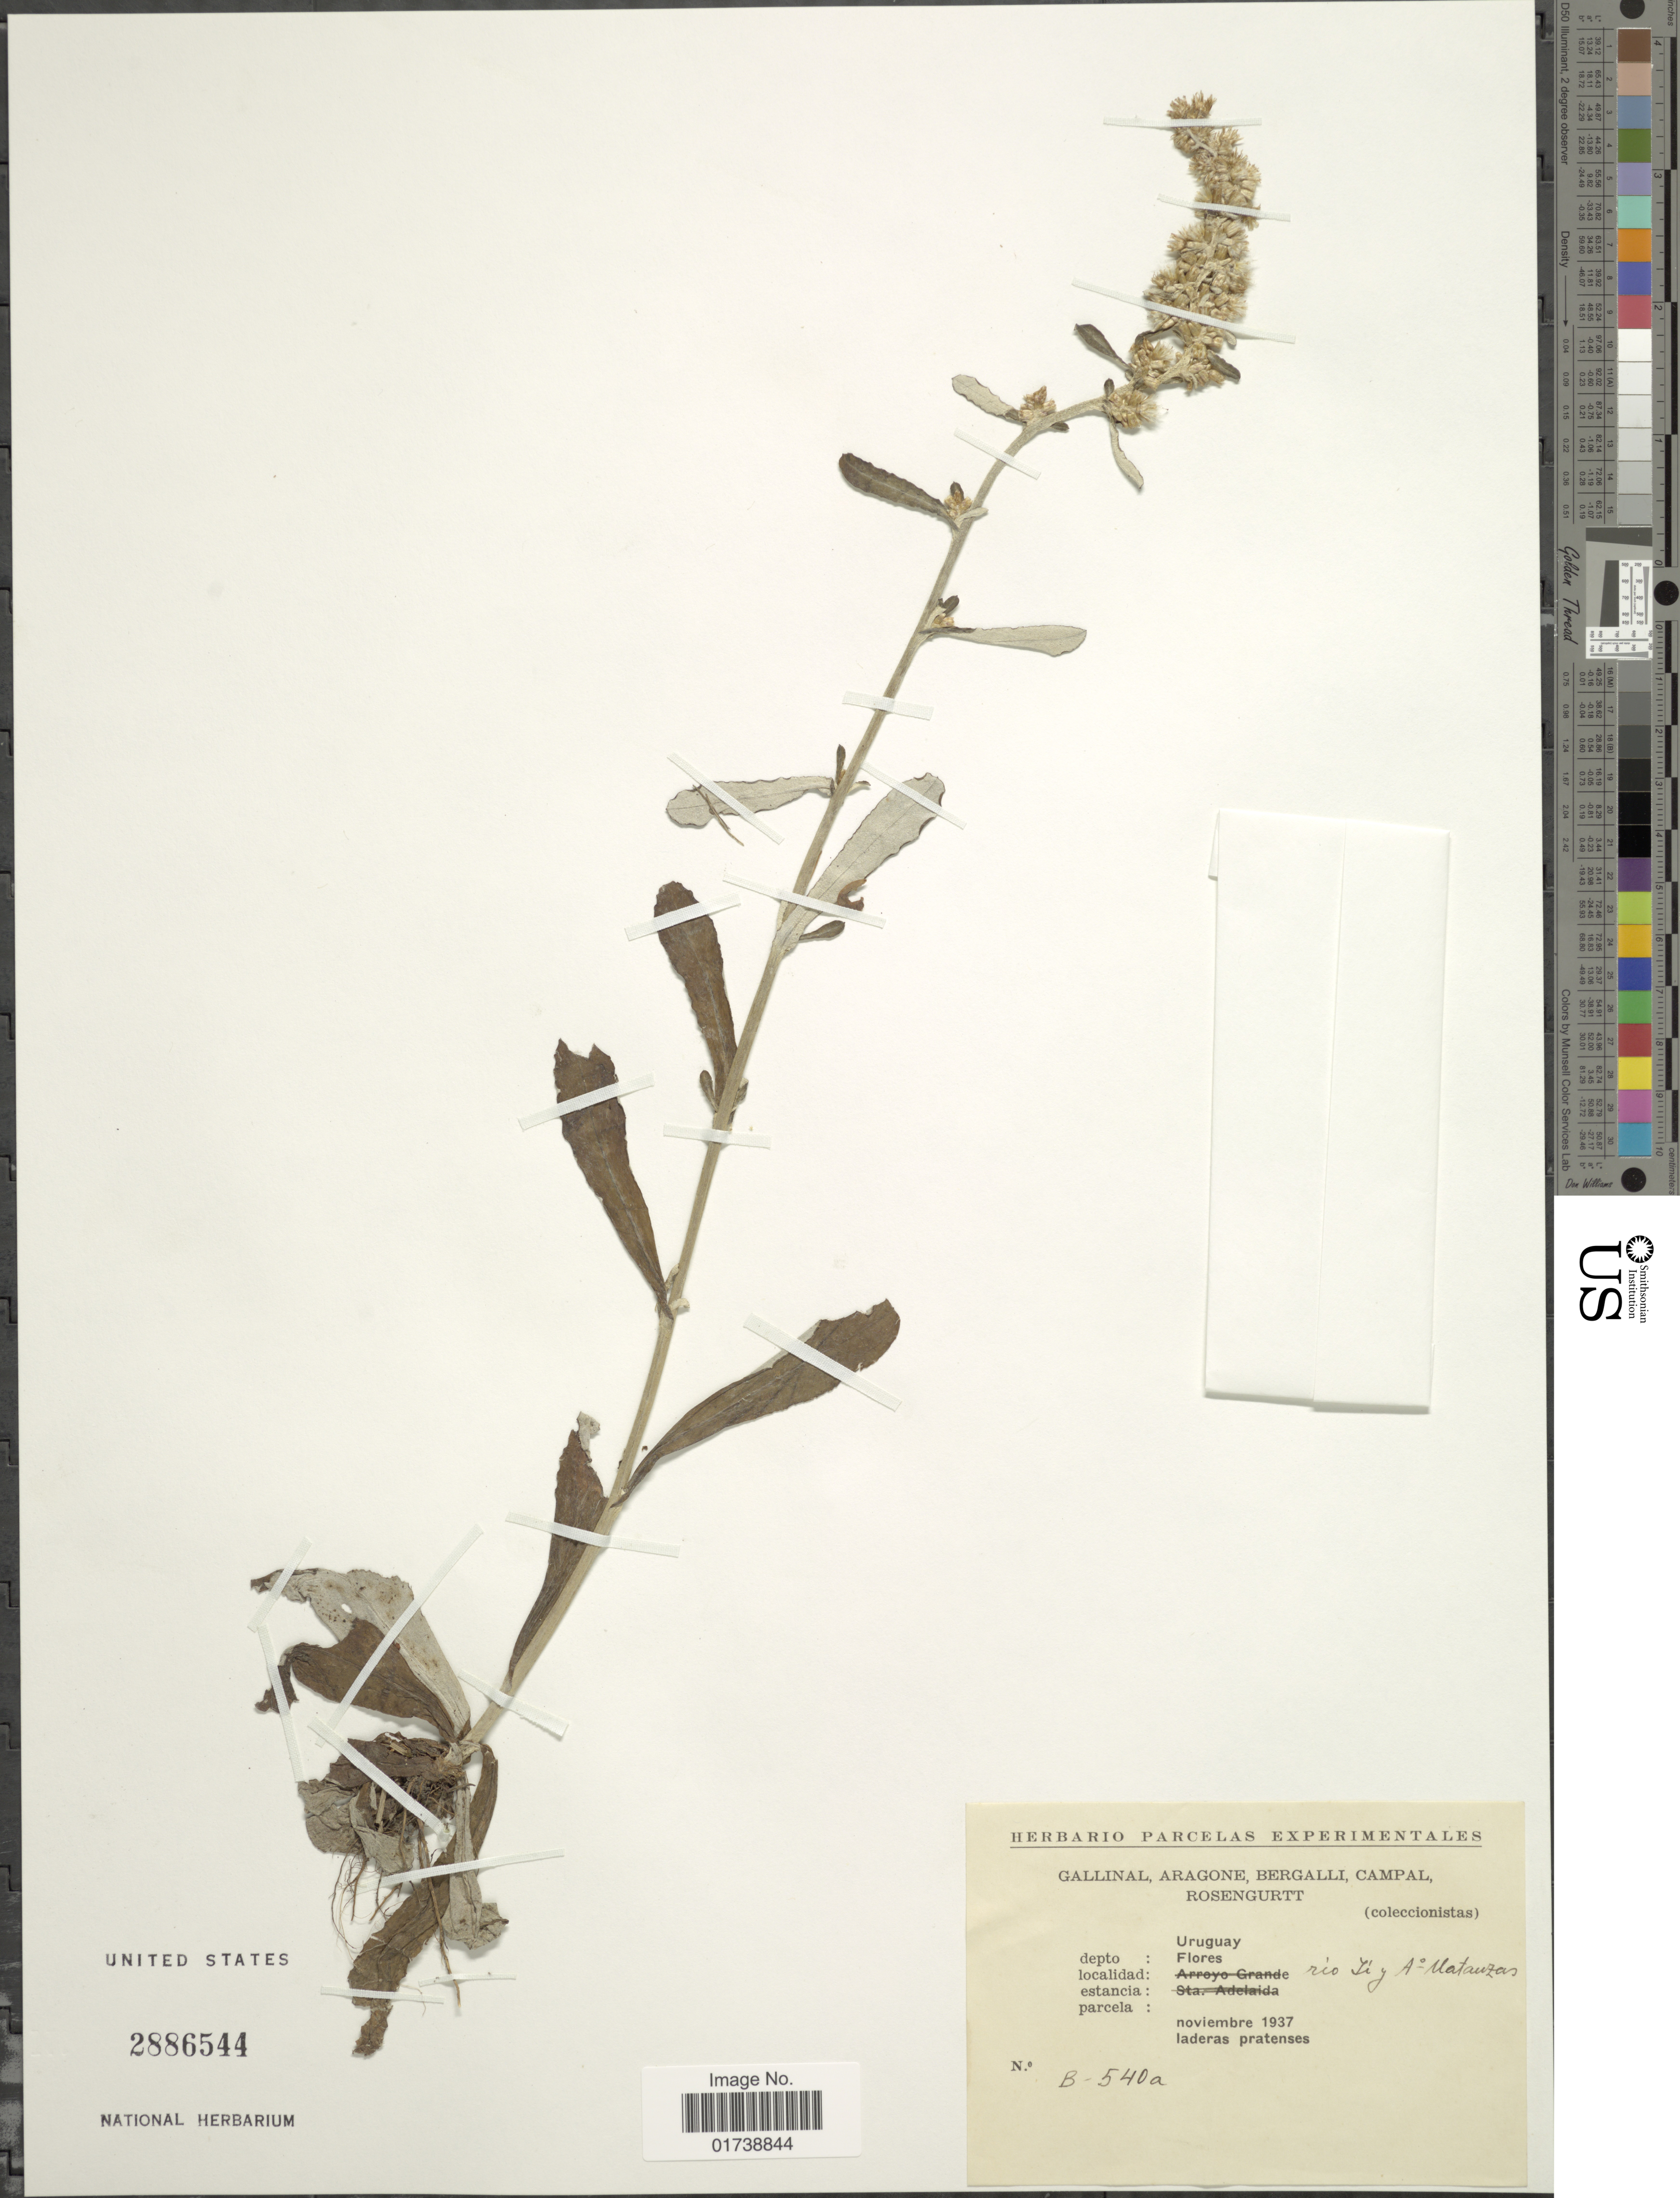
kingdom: Plantae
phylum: Tracheophyta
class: Magnoliopsida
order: Asterales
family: Asteraceae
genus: Gamochaeta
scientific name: Gamochaeta sp.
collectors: -. Gallinal, -- Aragone, -- Bergalli, -- Campal & Rosengurtt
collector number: B-540a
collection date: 1937-11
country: Uruguay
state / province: Flores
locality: Rio Yi' y A Matanzas.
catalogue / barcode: US 2886544